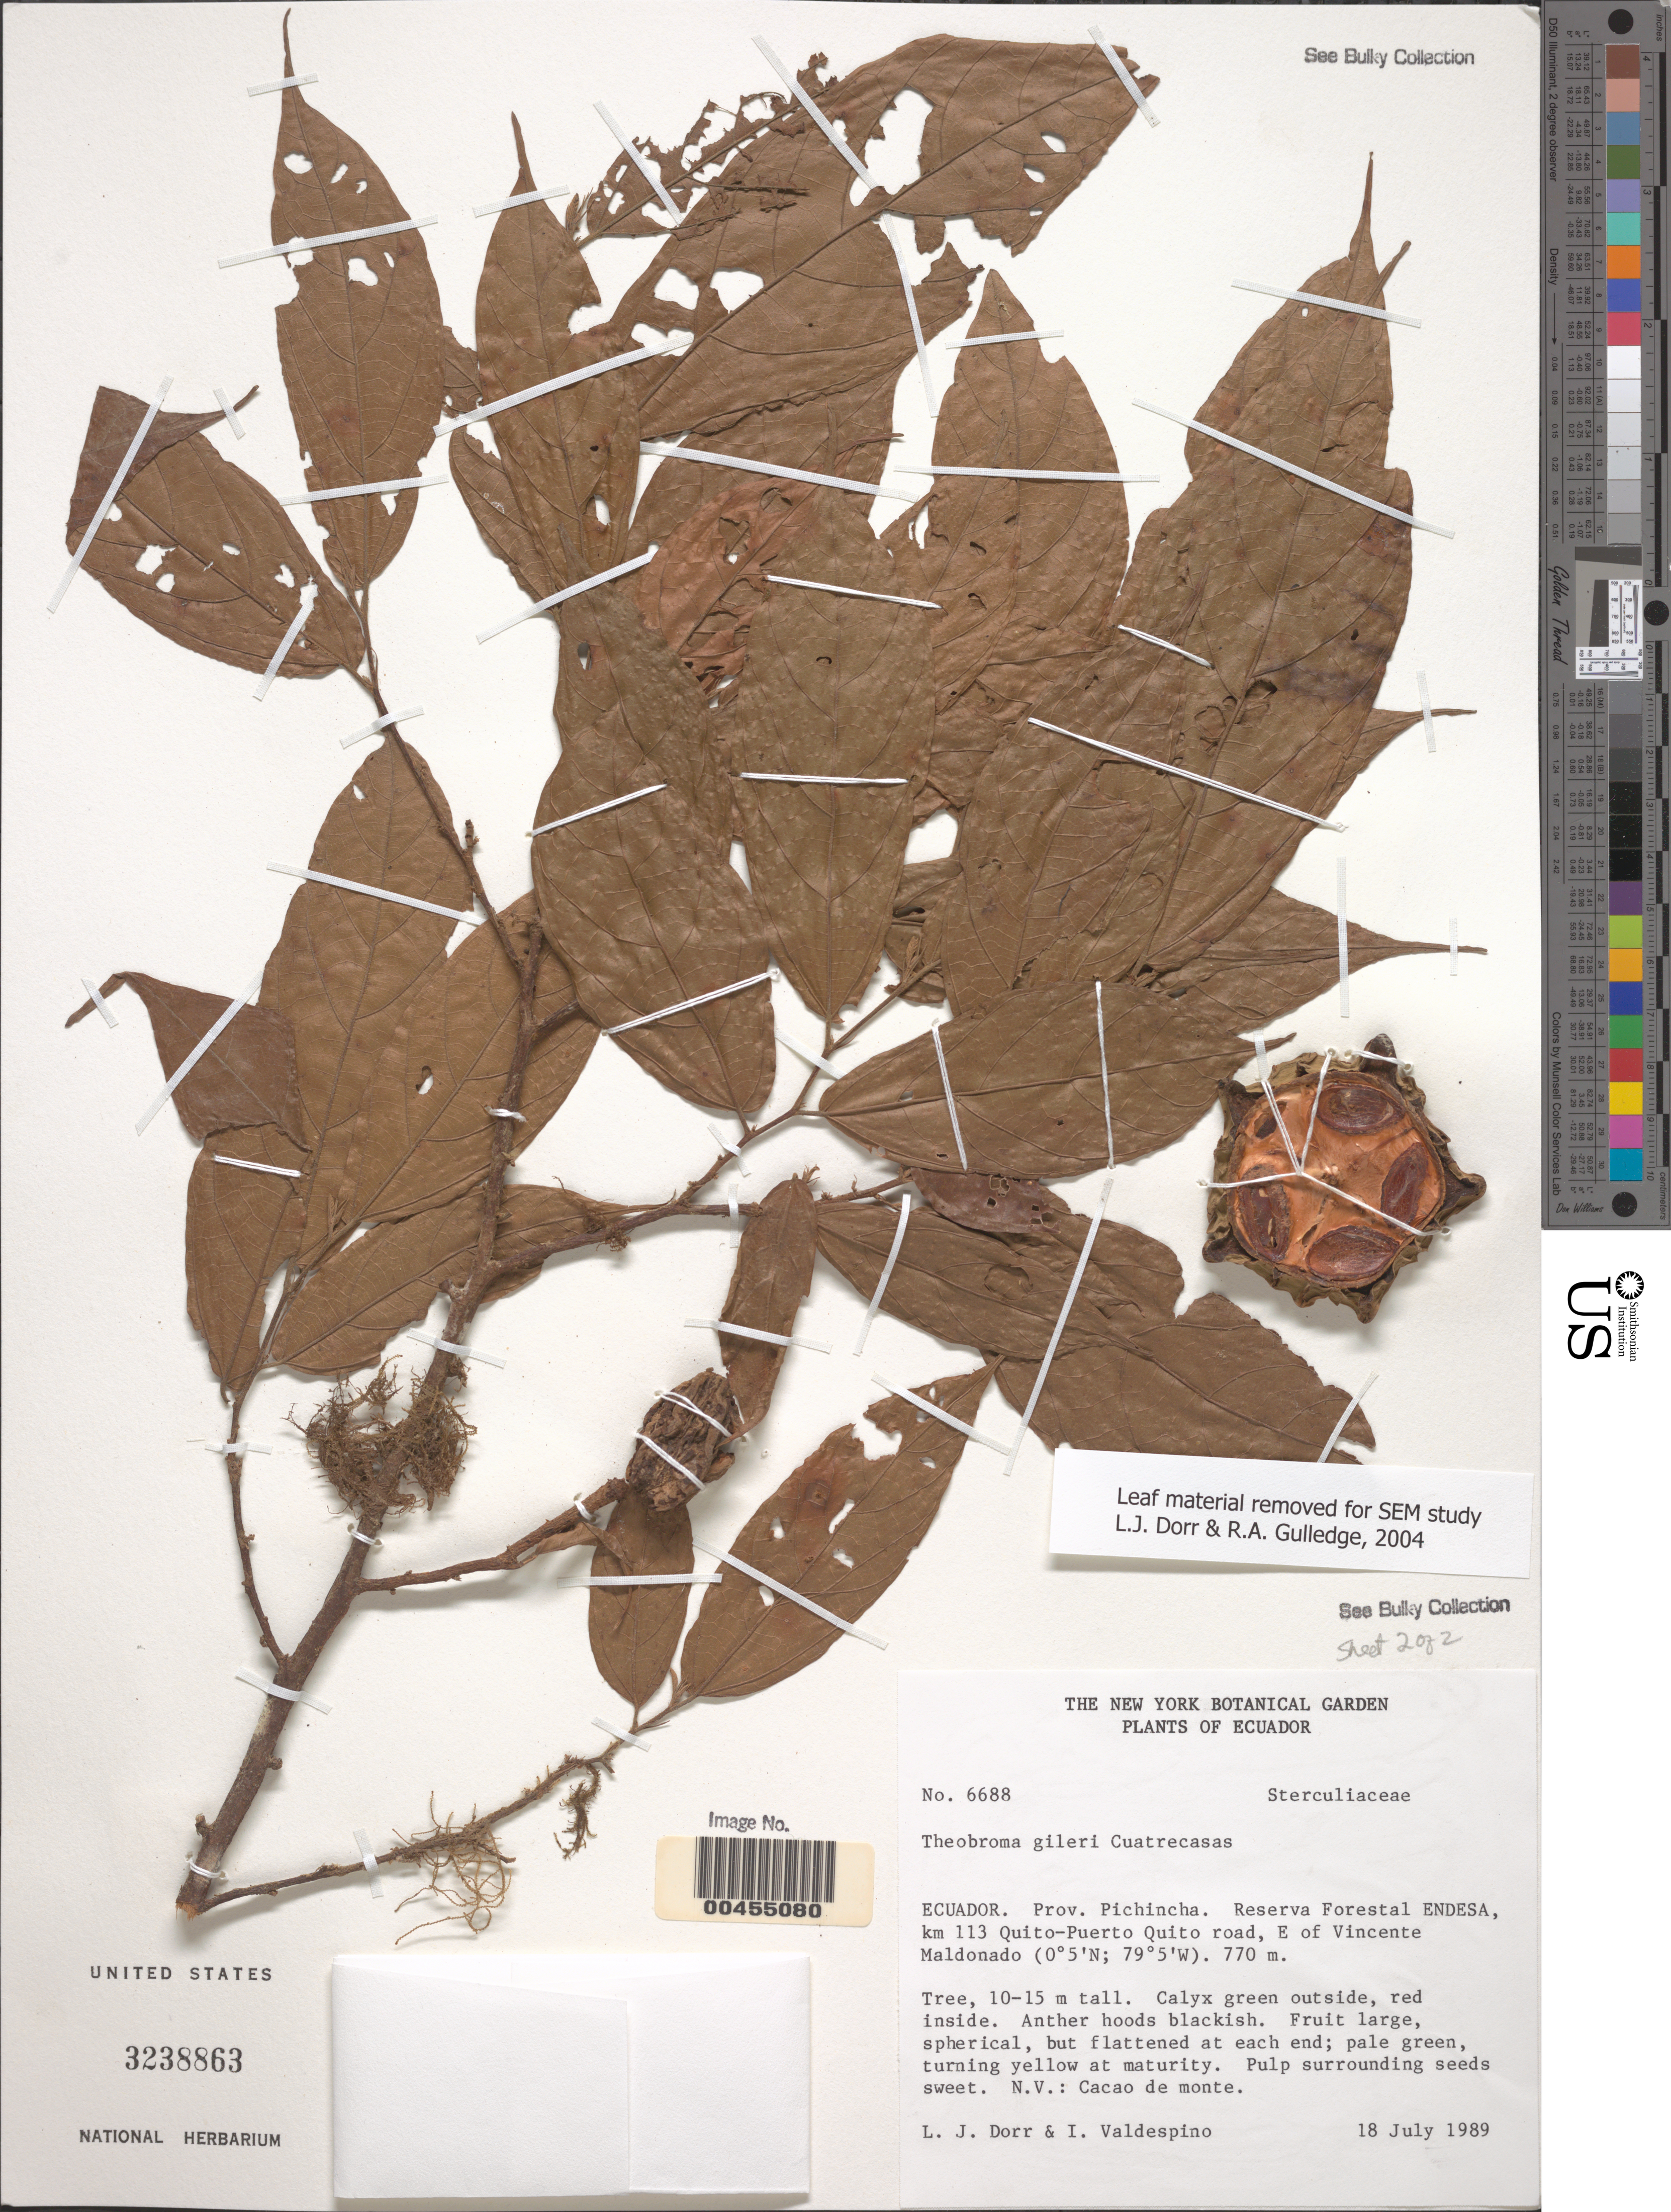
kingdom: Plantae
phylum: Tracheophyta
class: Magnoliopsida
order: Malvales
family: Malvaceae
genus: Theobroma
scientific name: Theobroma gileri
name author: Cuatrec.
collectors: L. J. Dorr & I. A. Valdespino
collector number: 6688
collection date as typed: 18 Jun 1989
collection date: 1989-06-18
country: Ecuador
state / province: Pichincha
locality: Reserva Florestal ENDESA, km 113 Quito-Puerto Quito road., E of Vincente Maldonado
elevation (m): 770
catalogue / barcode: US 3238863